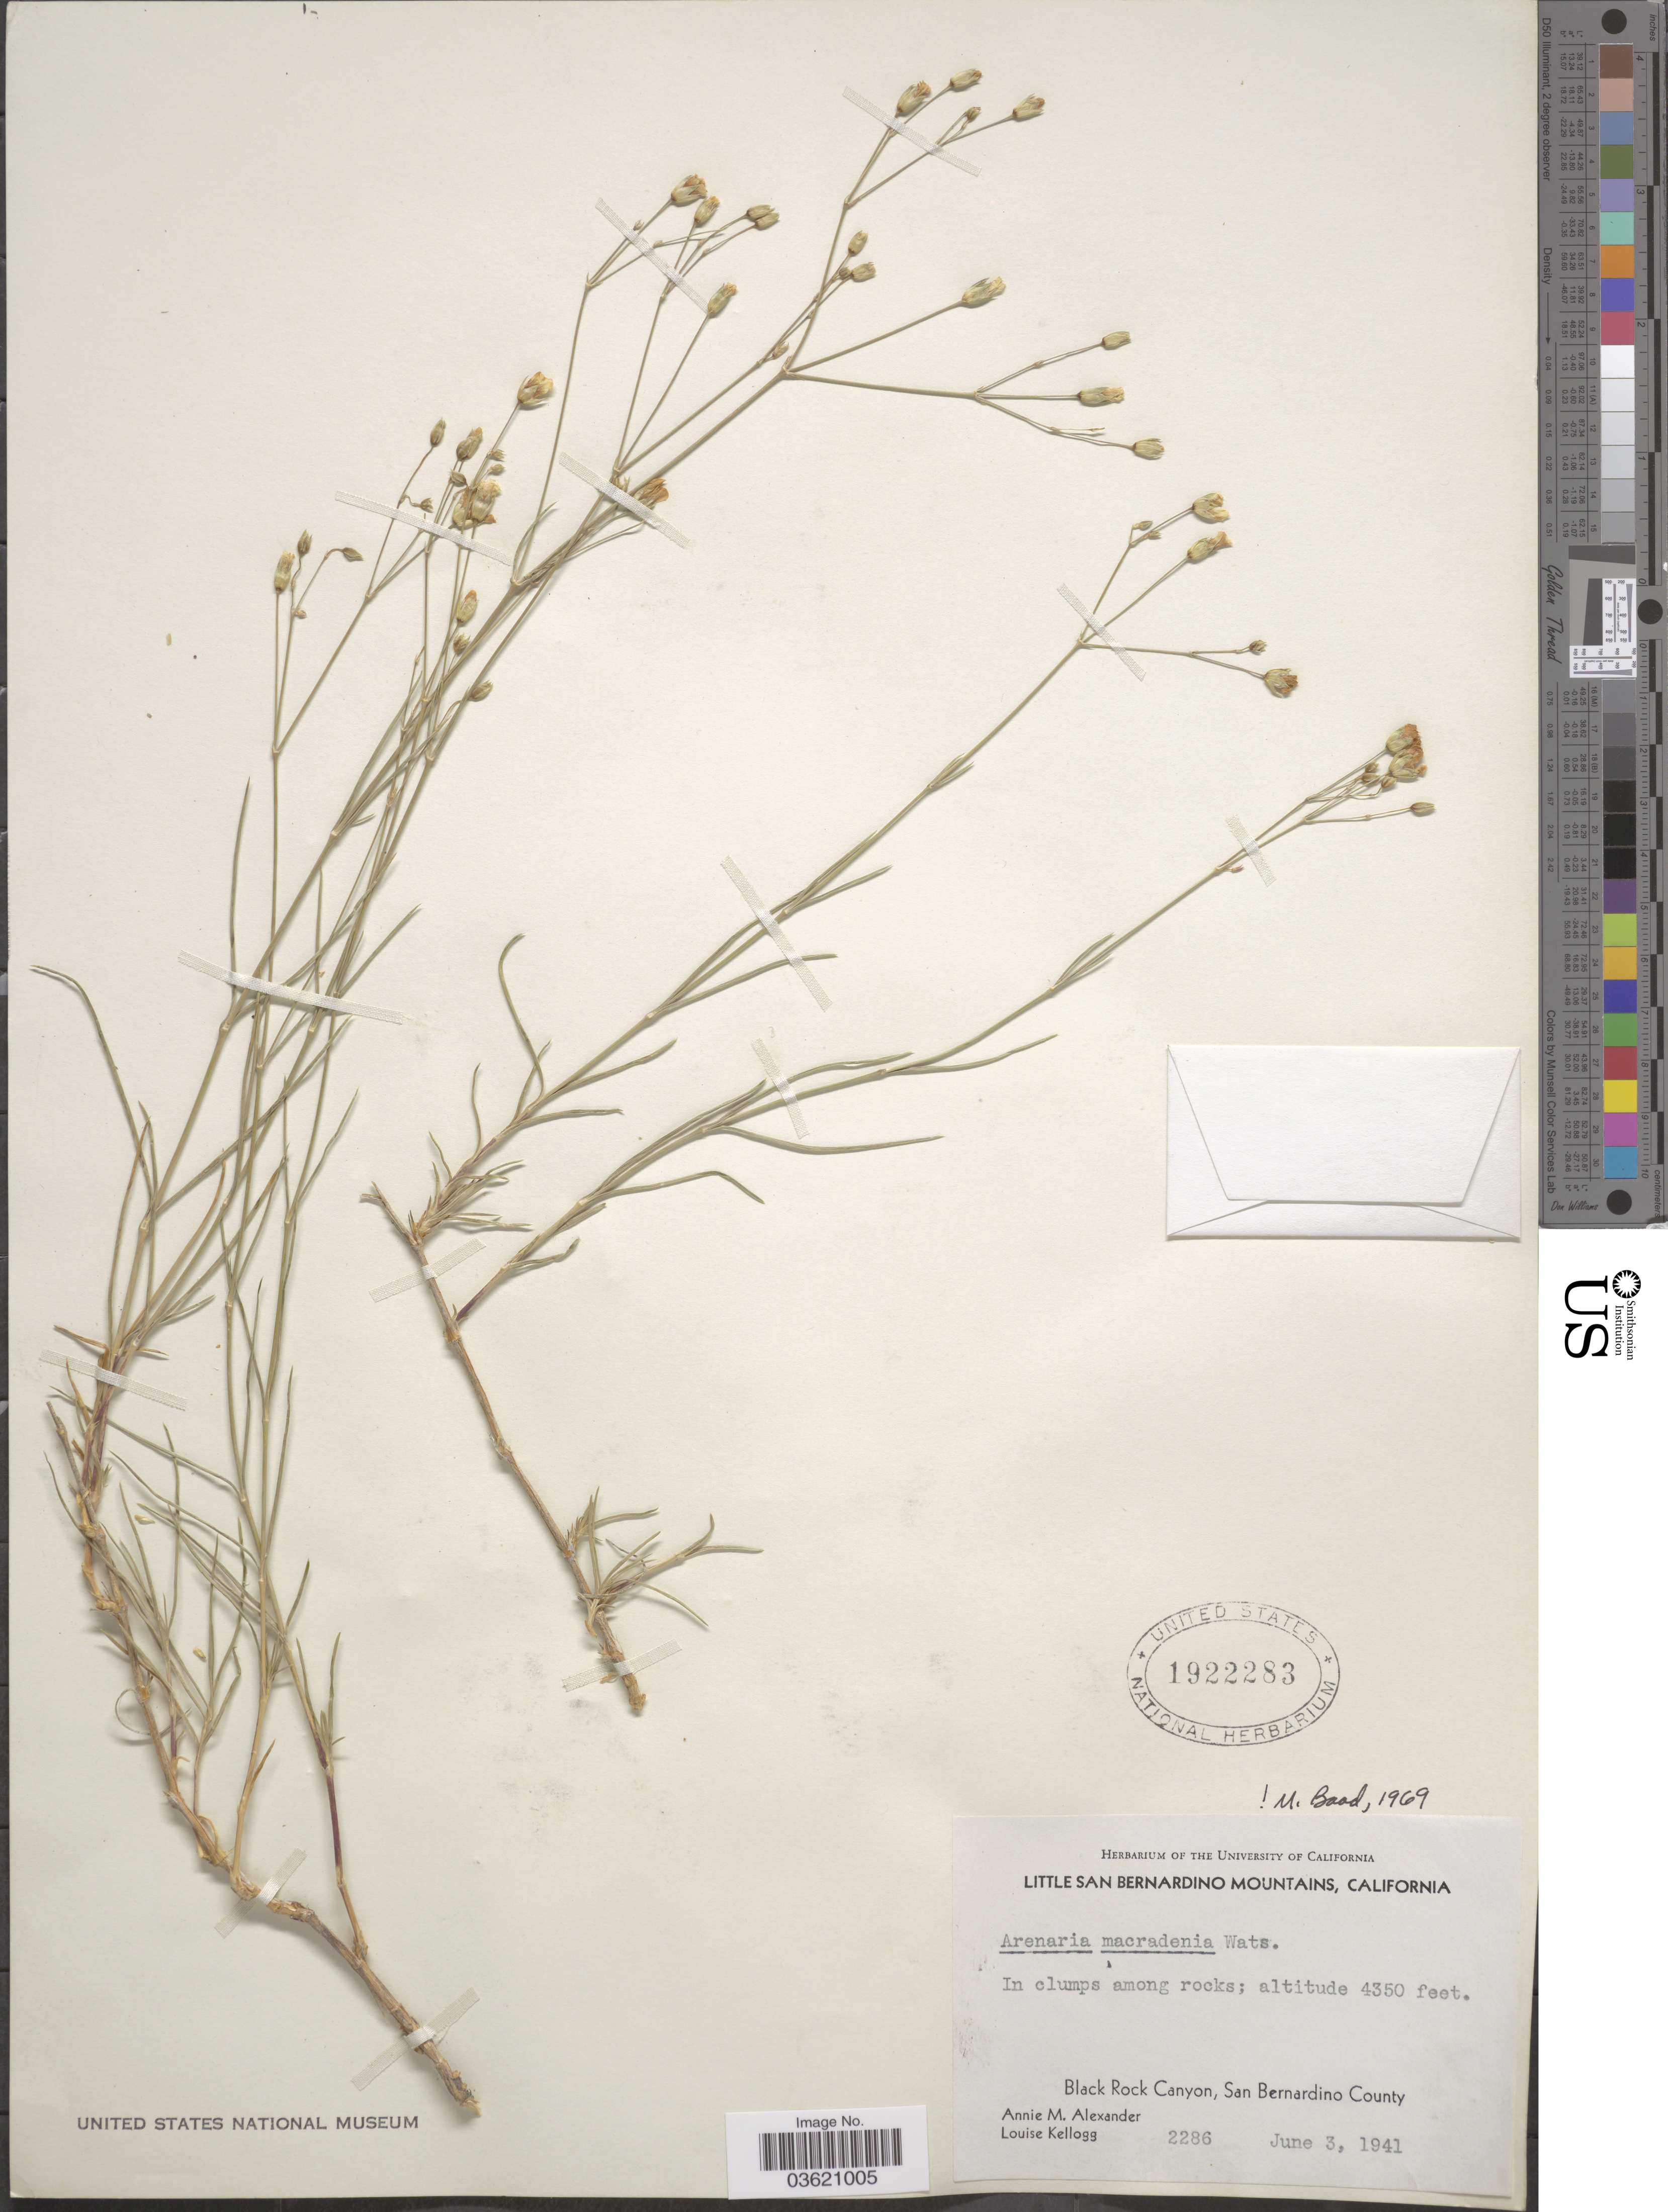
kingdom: Plantae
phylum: Tracheophyta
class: Magnoliopsida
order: Caryophyllales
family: Caryophyllaceae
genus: Eremogone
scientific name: Eremogone macradenia var. macradenia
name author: (S. Watson) Ikonn.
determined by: Strong, Mark T., (BOT), Smithsonian Institution - National Museum of Natural History (UNITED STATES)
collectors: A. M. Alexander & L. Kellogg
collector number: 2286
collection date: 1941-06-03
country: United States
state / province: California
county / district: San Bernardino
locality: Little San Bernardino Mountains. Black Rock Canyon, San Bernardino County.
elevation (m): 1326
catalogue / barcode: US 1922283